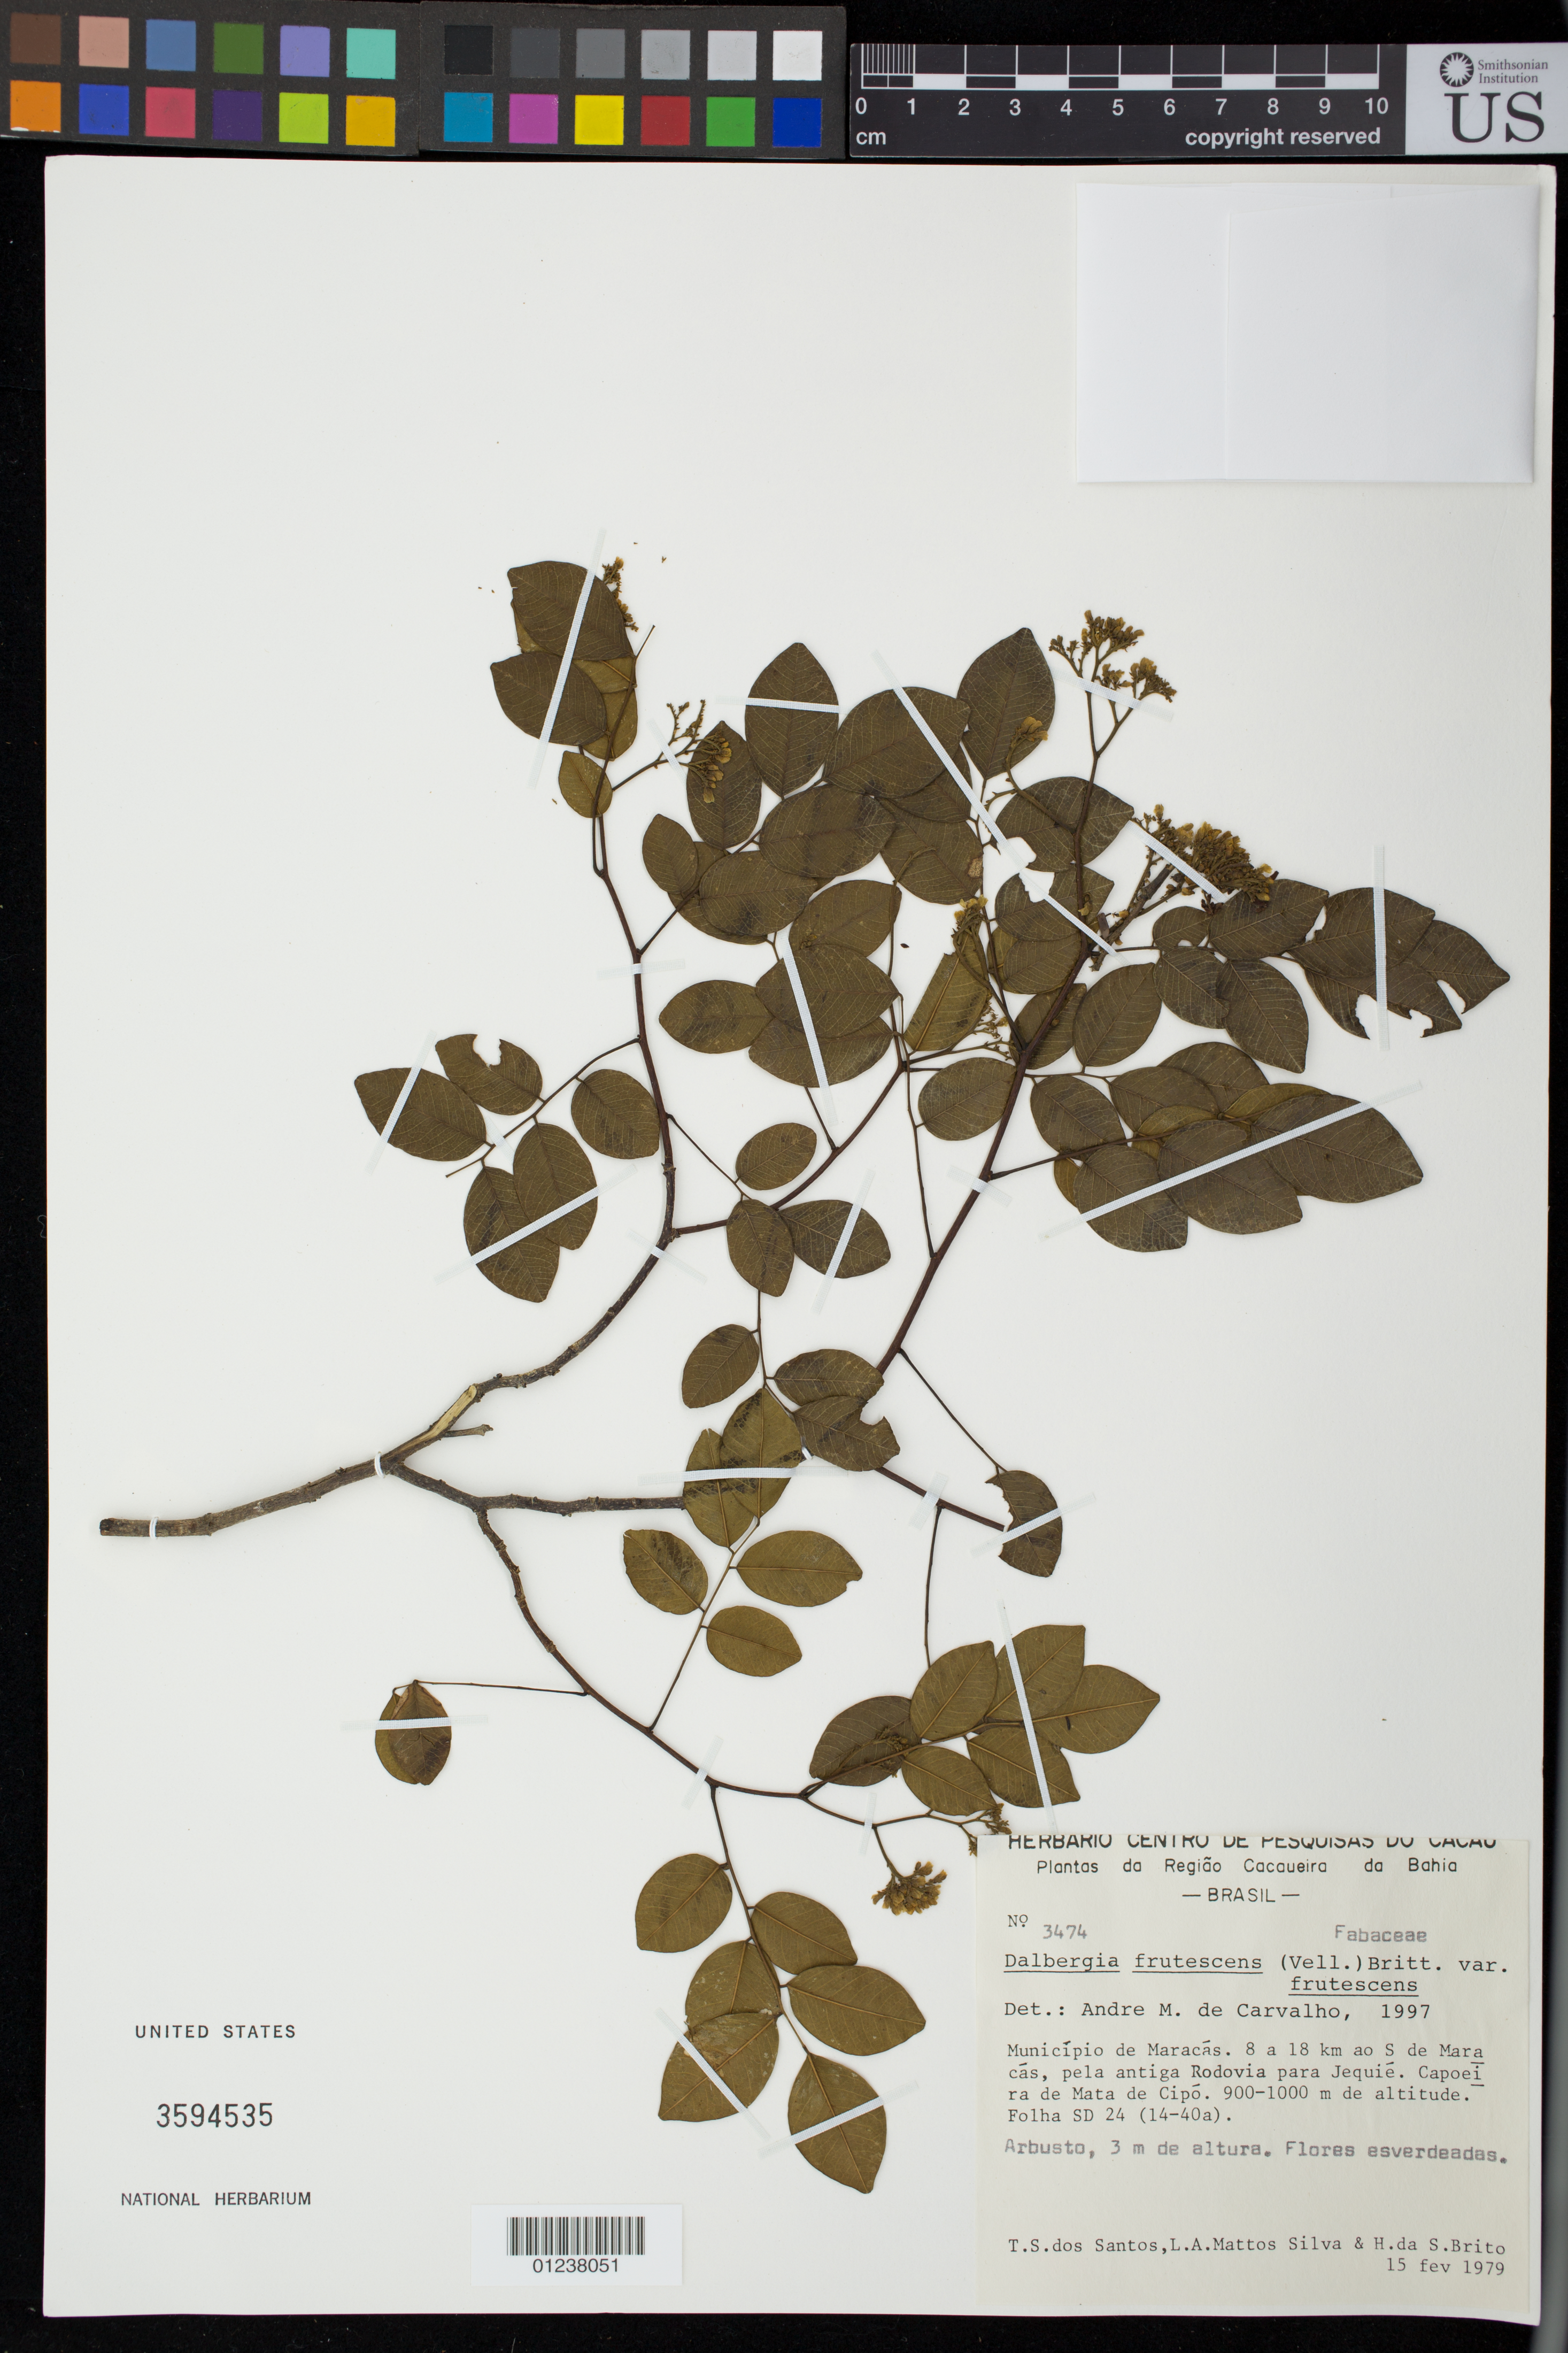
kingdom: Plantae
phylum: Tracheophyta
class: Magnoliopsida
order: Fabales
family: Fabaceae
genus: Dalbergia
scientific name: Dalbergia frutescens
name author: (Vell.) Britton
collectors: T. S. dos Santos, L. A. Mattos Silva & H. S. Brito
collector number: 3474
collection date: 1979-02-15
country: Brazil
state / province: Bahia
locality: Municipio de Maracas. 8 a 18 km ao S de Maracas, pela antiga Rodovia para Jequie. .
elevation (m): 900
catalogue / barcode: US 3594535